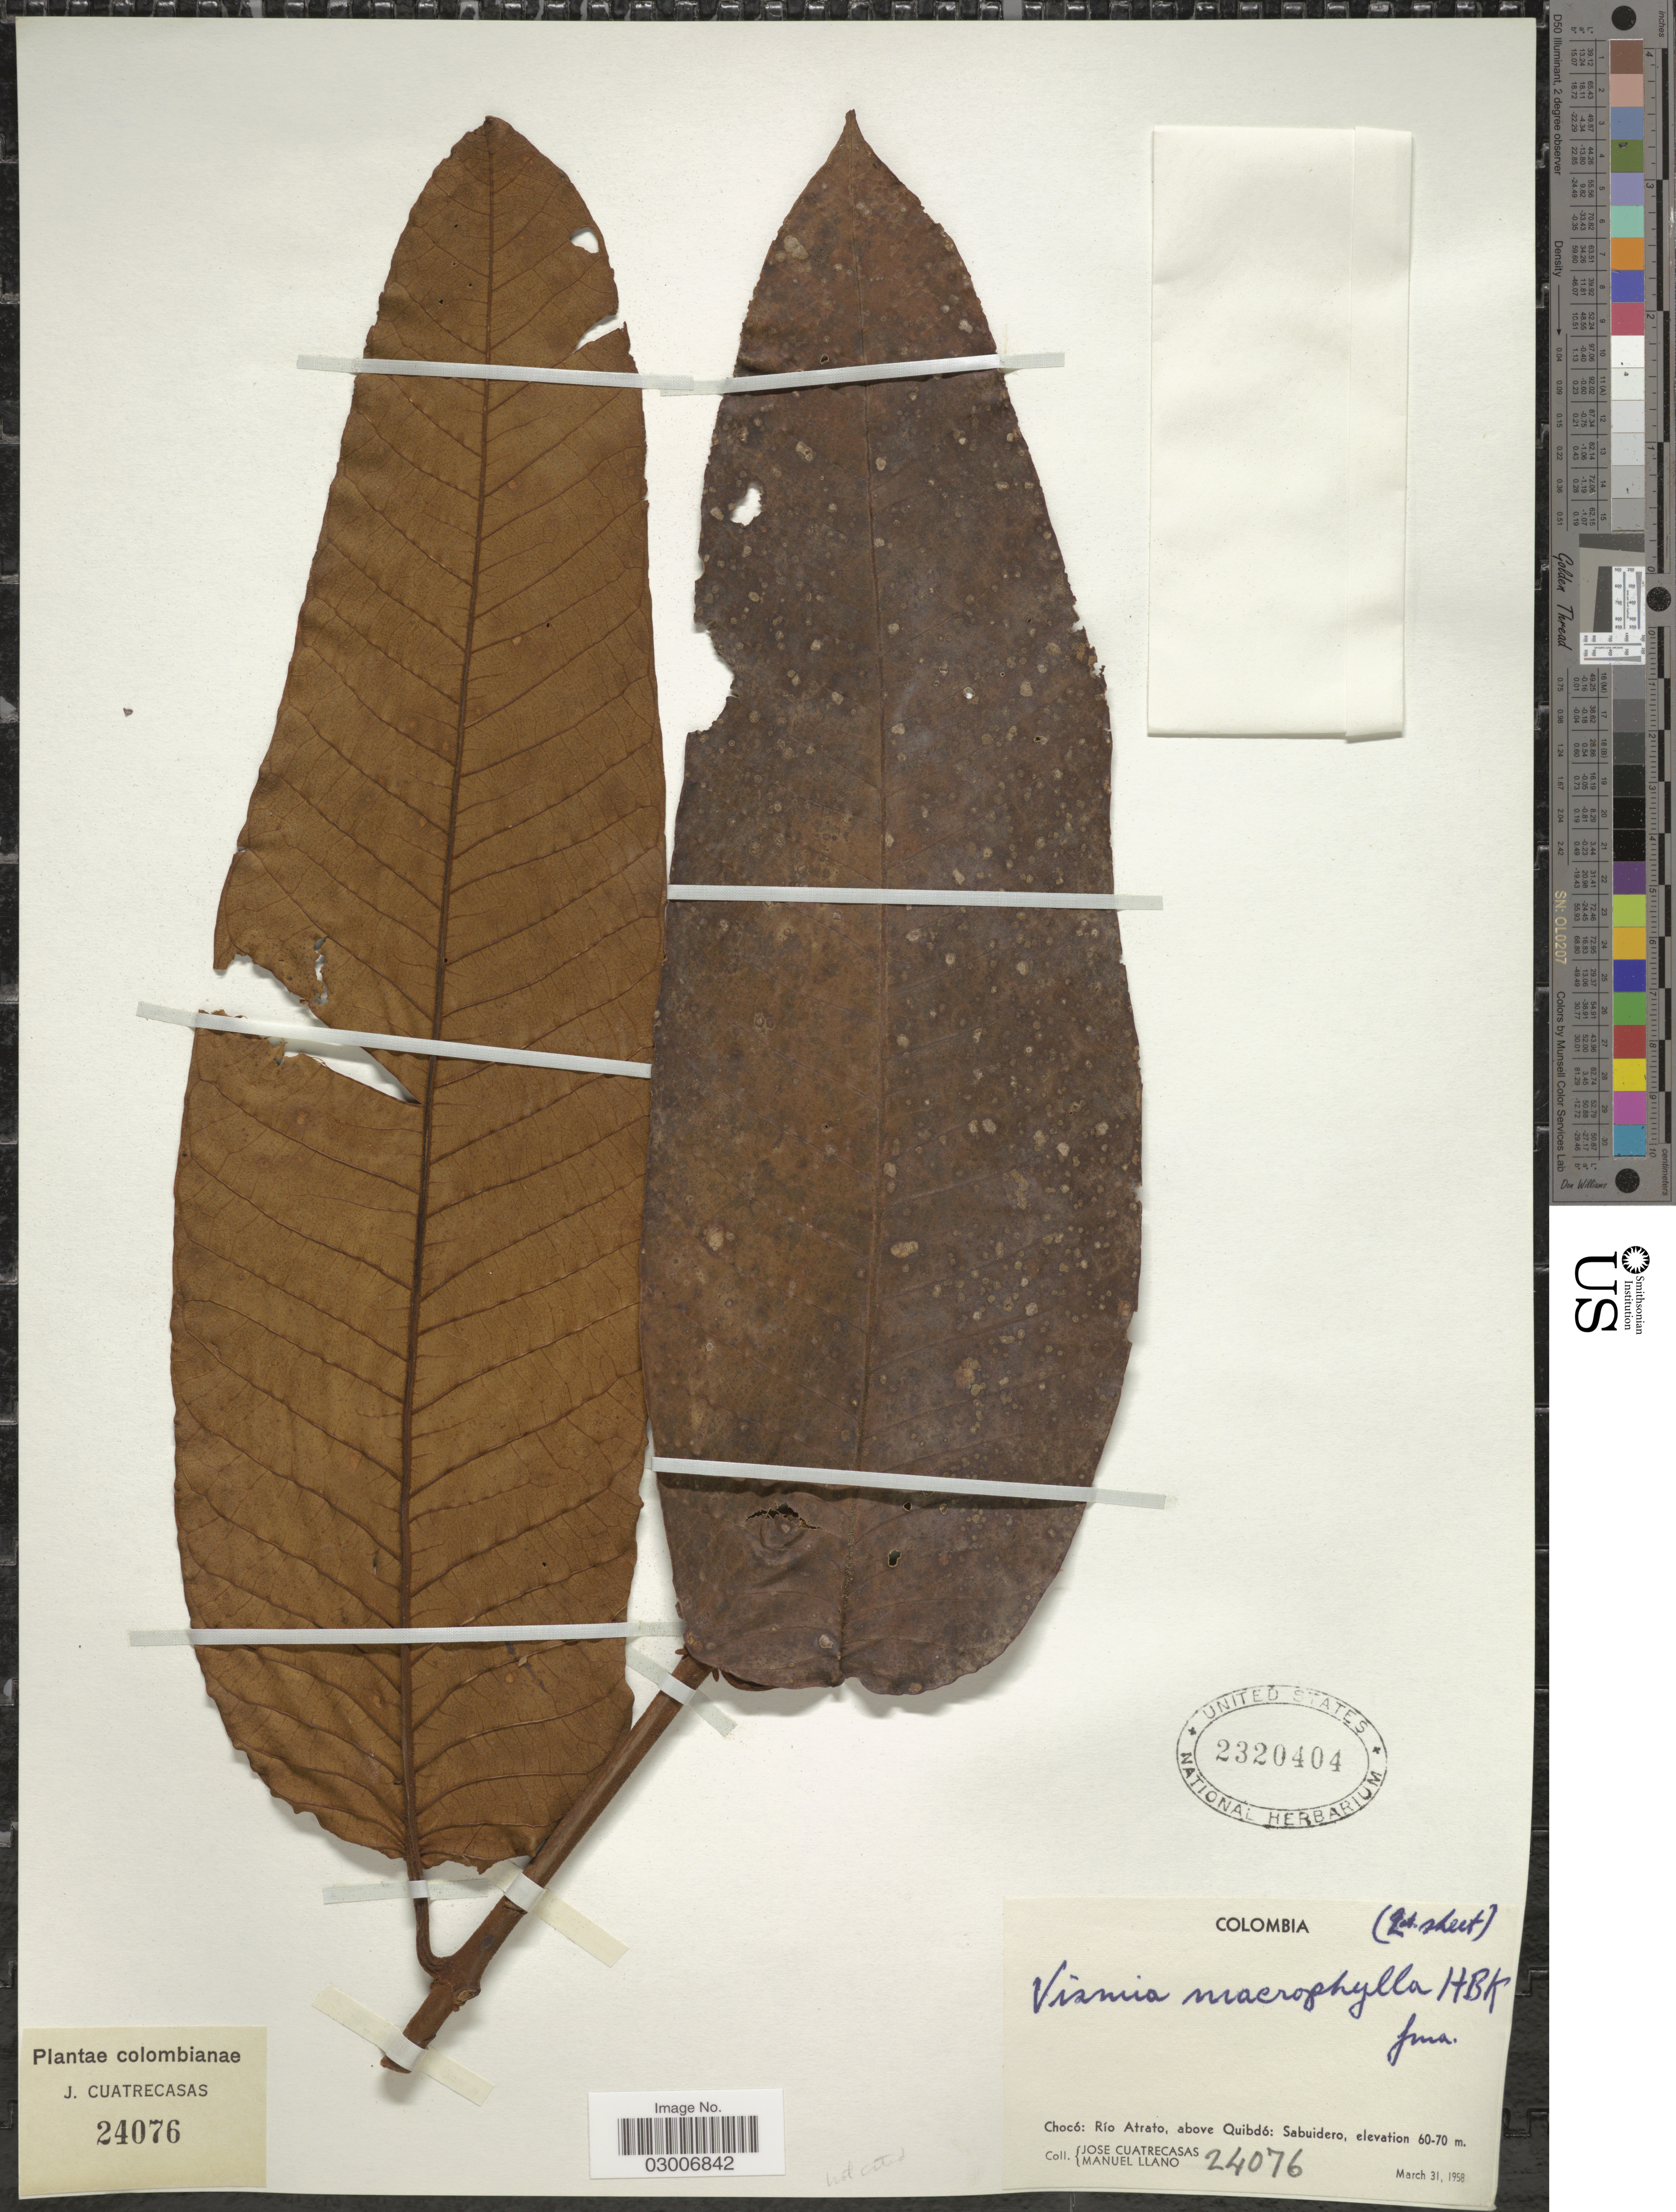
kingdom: Plantae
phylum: Tracheophyta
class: Magnoliopsida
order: Malpighiales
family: Hypericaceae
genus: Vismia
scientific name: Vismia macrophylla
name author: Kunth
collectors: J. Cuatrecasas & M. Llano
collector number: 24076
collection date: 1958-03-31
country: Colombia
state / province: Chocó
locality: Chocó: Río Atrato, above Quibdó: Sabuidero.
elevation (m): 60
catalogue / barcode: US 2320404